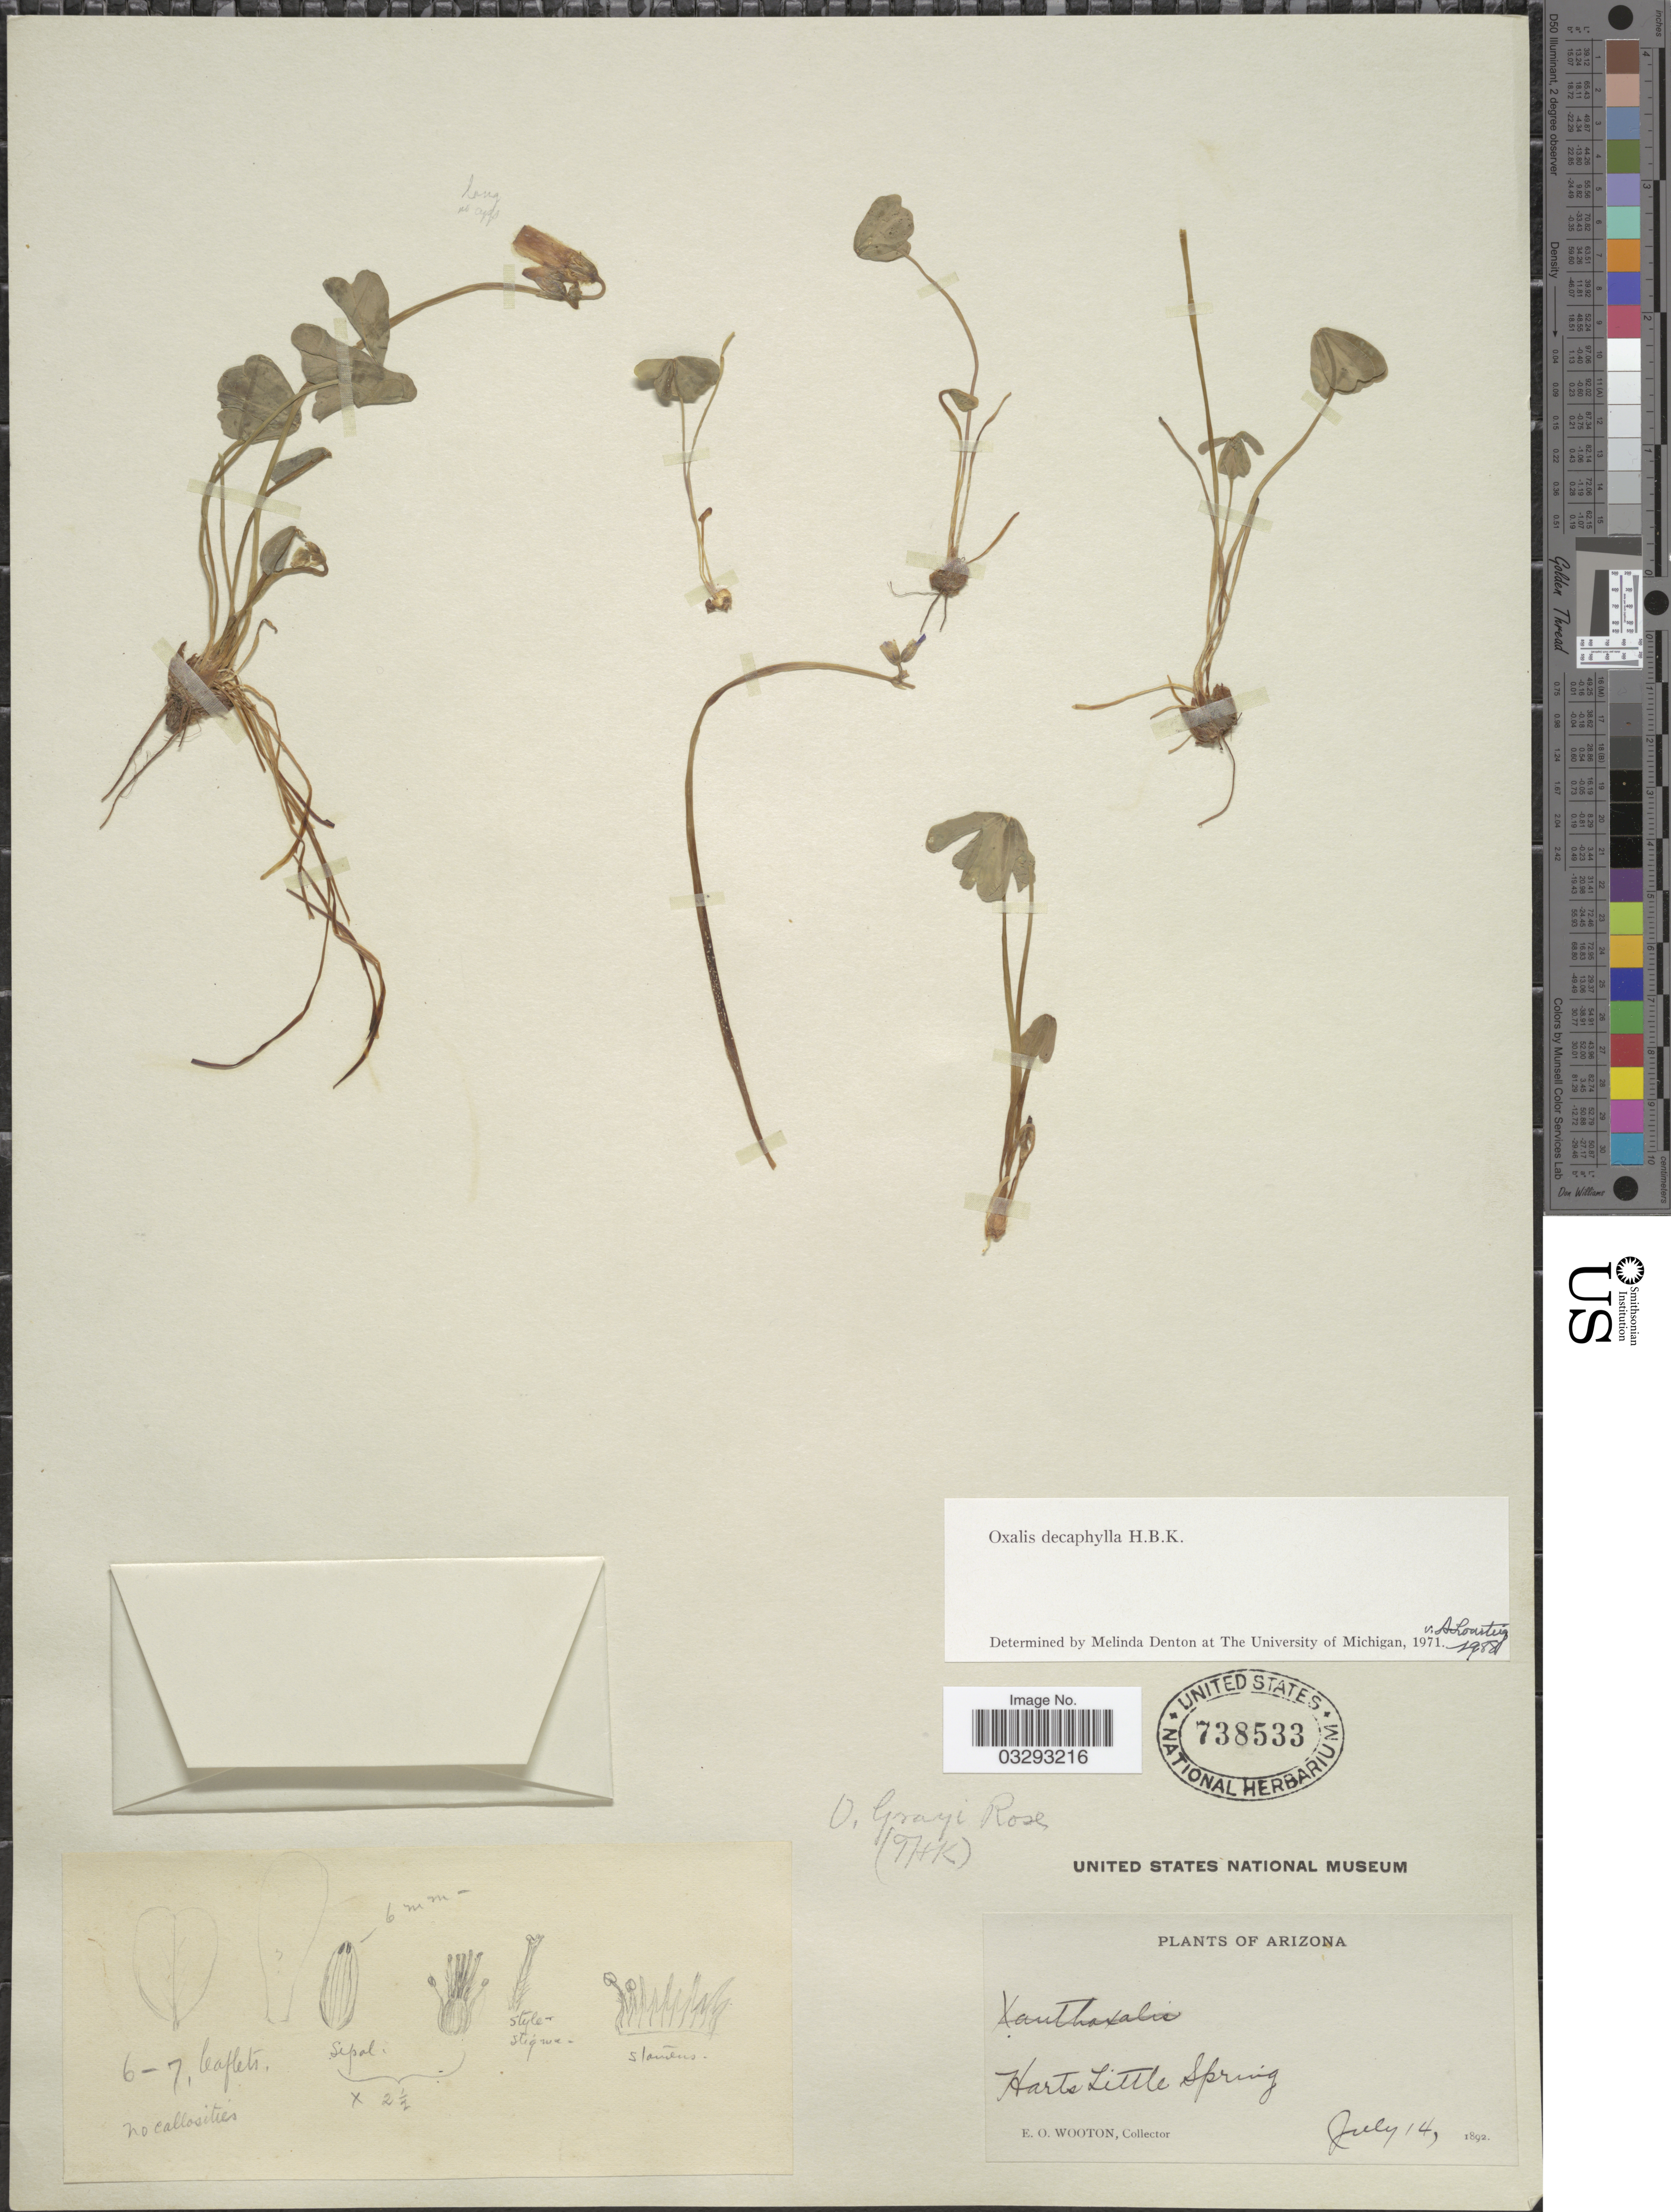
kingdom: Plantae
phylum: Tracheophyta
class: Magnoliopsida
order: Oxalidales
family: Oxalidaceae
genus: Oxalis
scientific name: Oxalis decaphylla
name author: Kunth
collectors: E. O. Wooton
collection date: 1892-07-14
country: United States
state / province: Arizona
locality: Harts Little Spring.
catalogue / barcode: US 738533